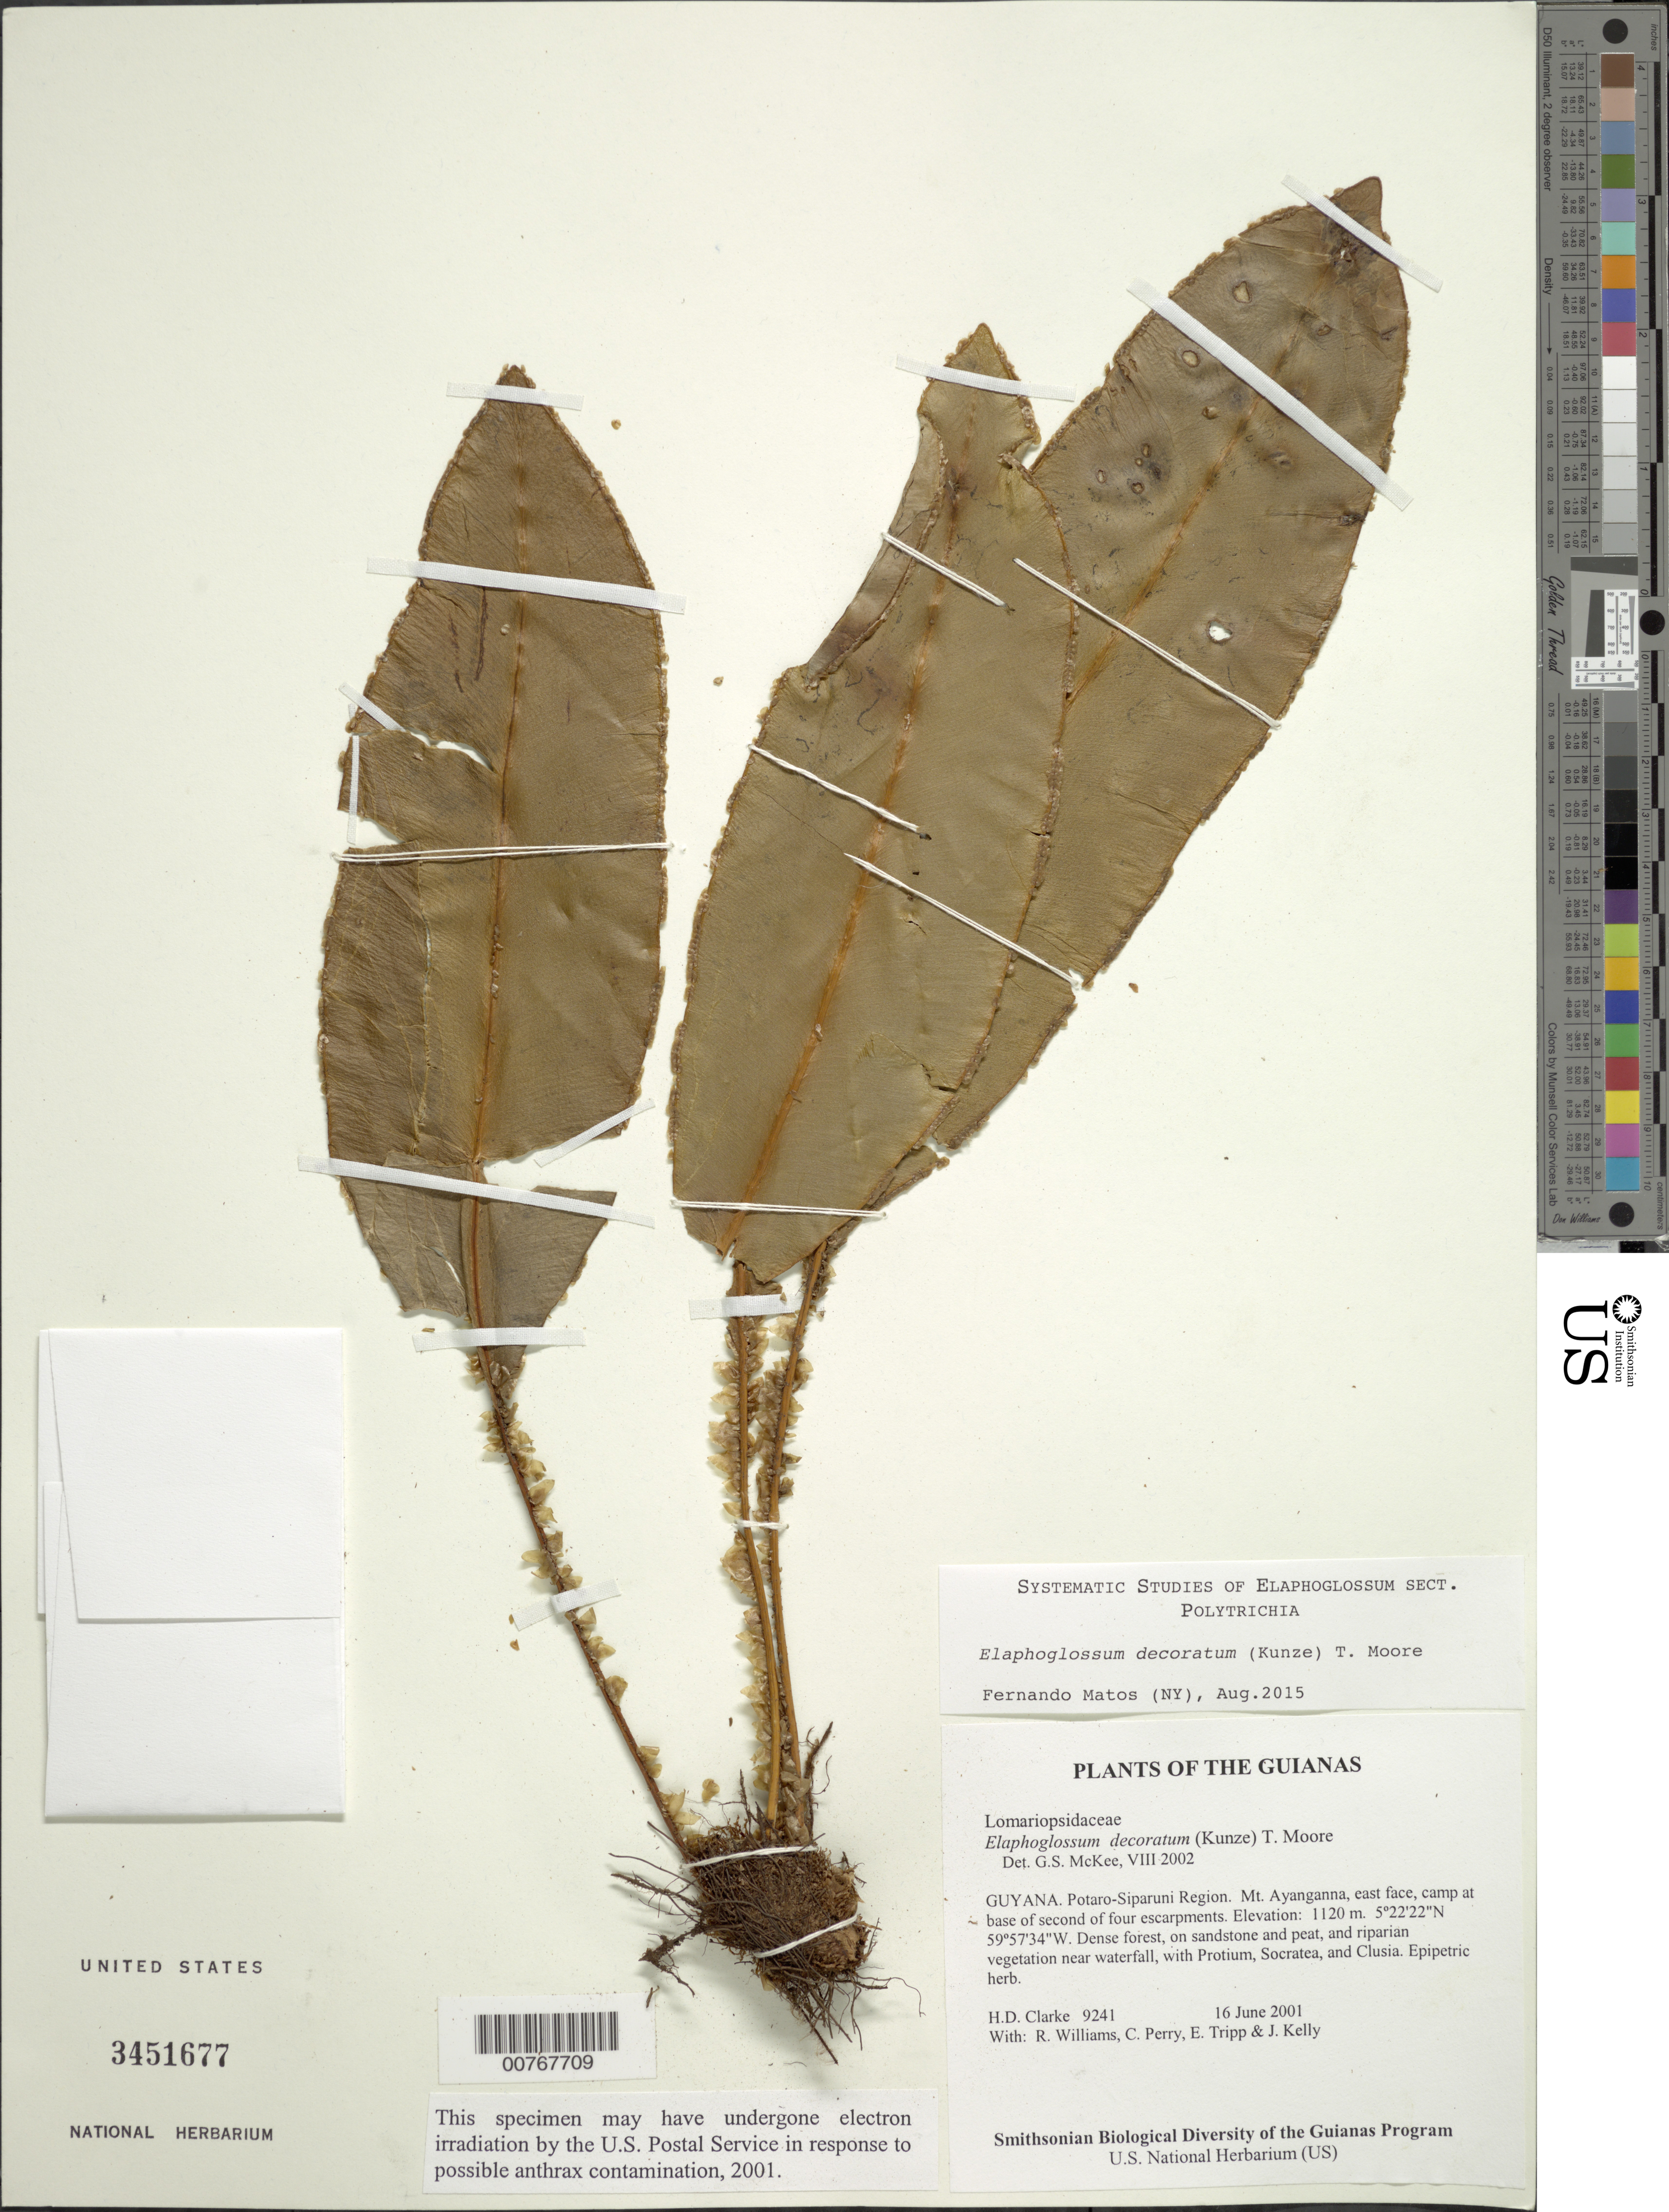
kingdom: Plantae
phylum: Tracheophyta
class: Polypodiopsida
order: Polypodiales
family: Dryopteridaceae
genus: Elaphoglossum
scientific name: Elaphoglossum decoratum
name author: (Kunze) T. Moore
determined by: McKee, G. S., (US), NMNH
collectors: H. D. Clarke, R. Williams, C. Perry, E. Tripp & J. Kelly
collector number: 9241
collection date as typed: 16 June 2001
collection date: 2001-06-16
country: Guyana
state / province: Potaro-Siparuni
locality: Mt. Ayanganna, east face, camp at base of second of four escarpments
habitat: Dense forest, on sandstone and peat, and riparian vegetation near waterfall, with Protium, Socratea, and Clusia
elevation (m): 1120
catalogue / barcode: US 3451677